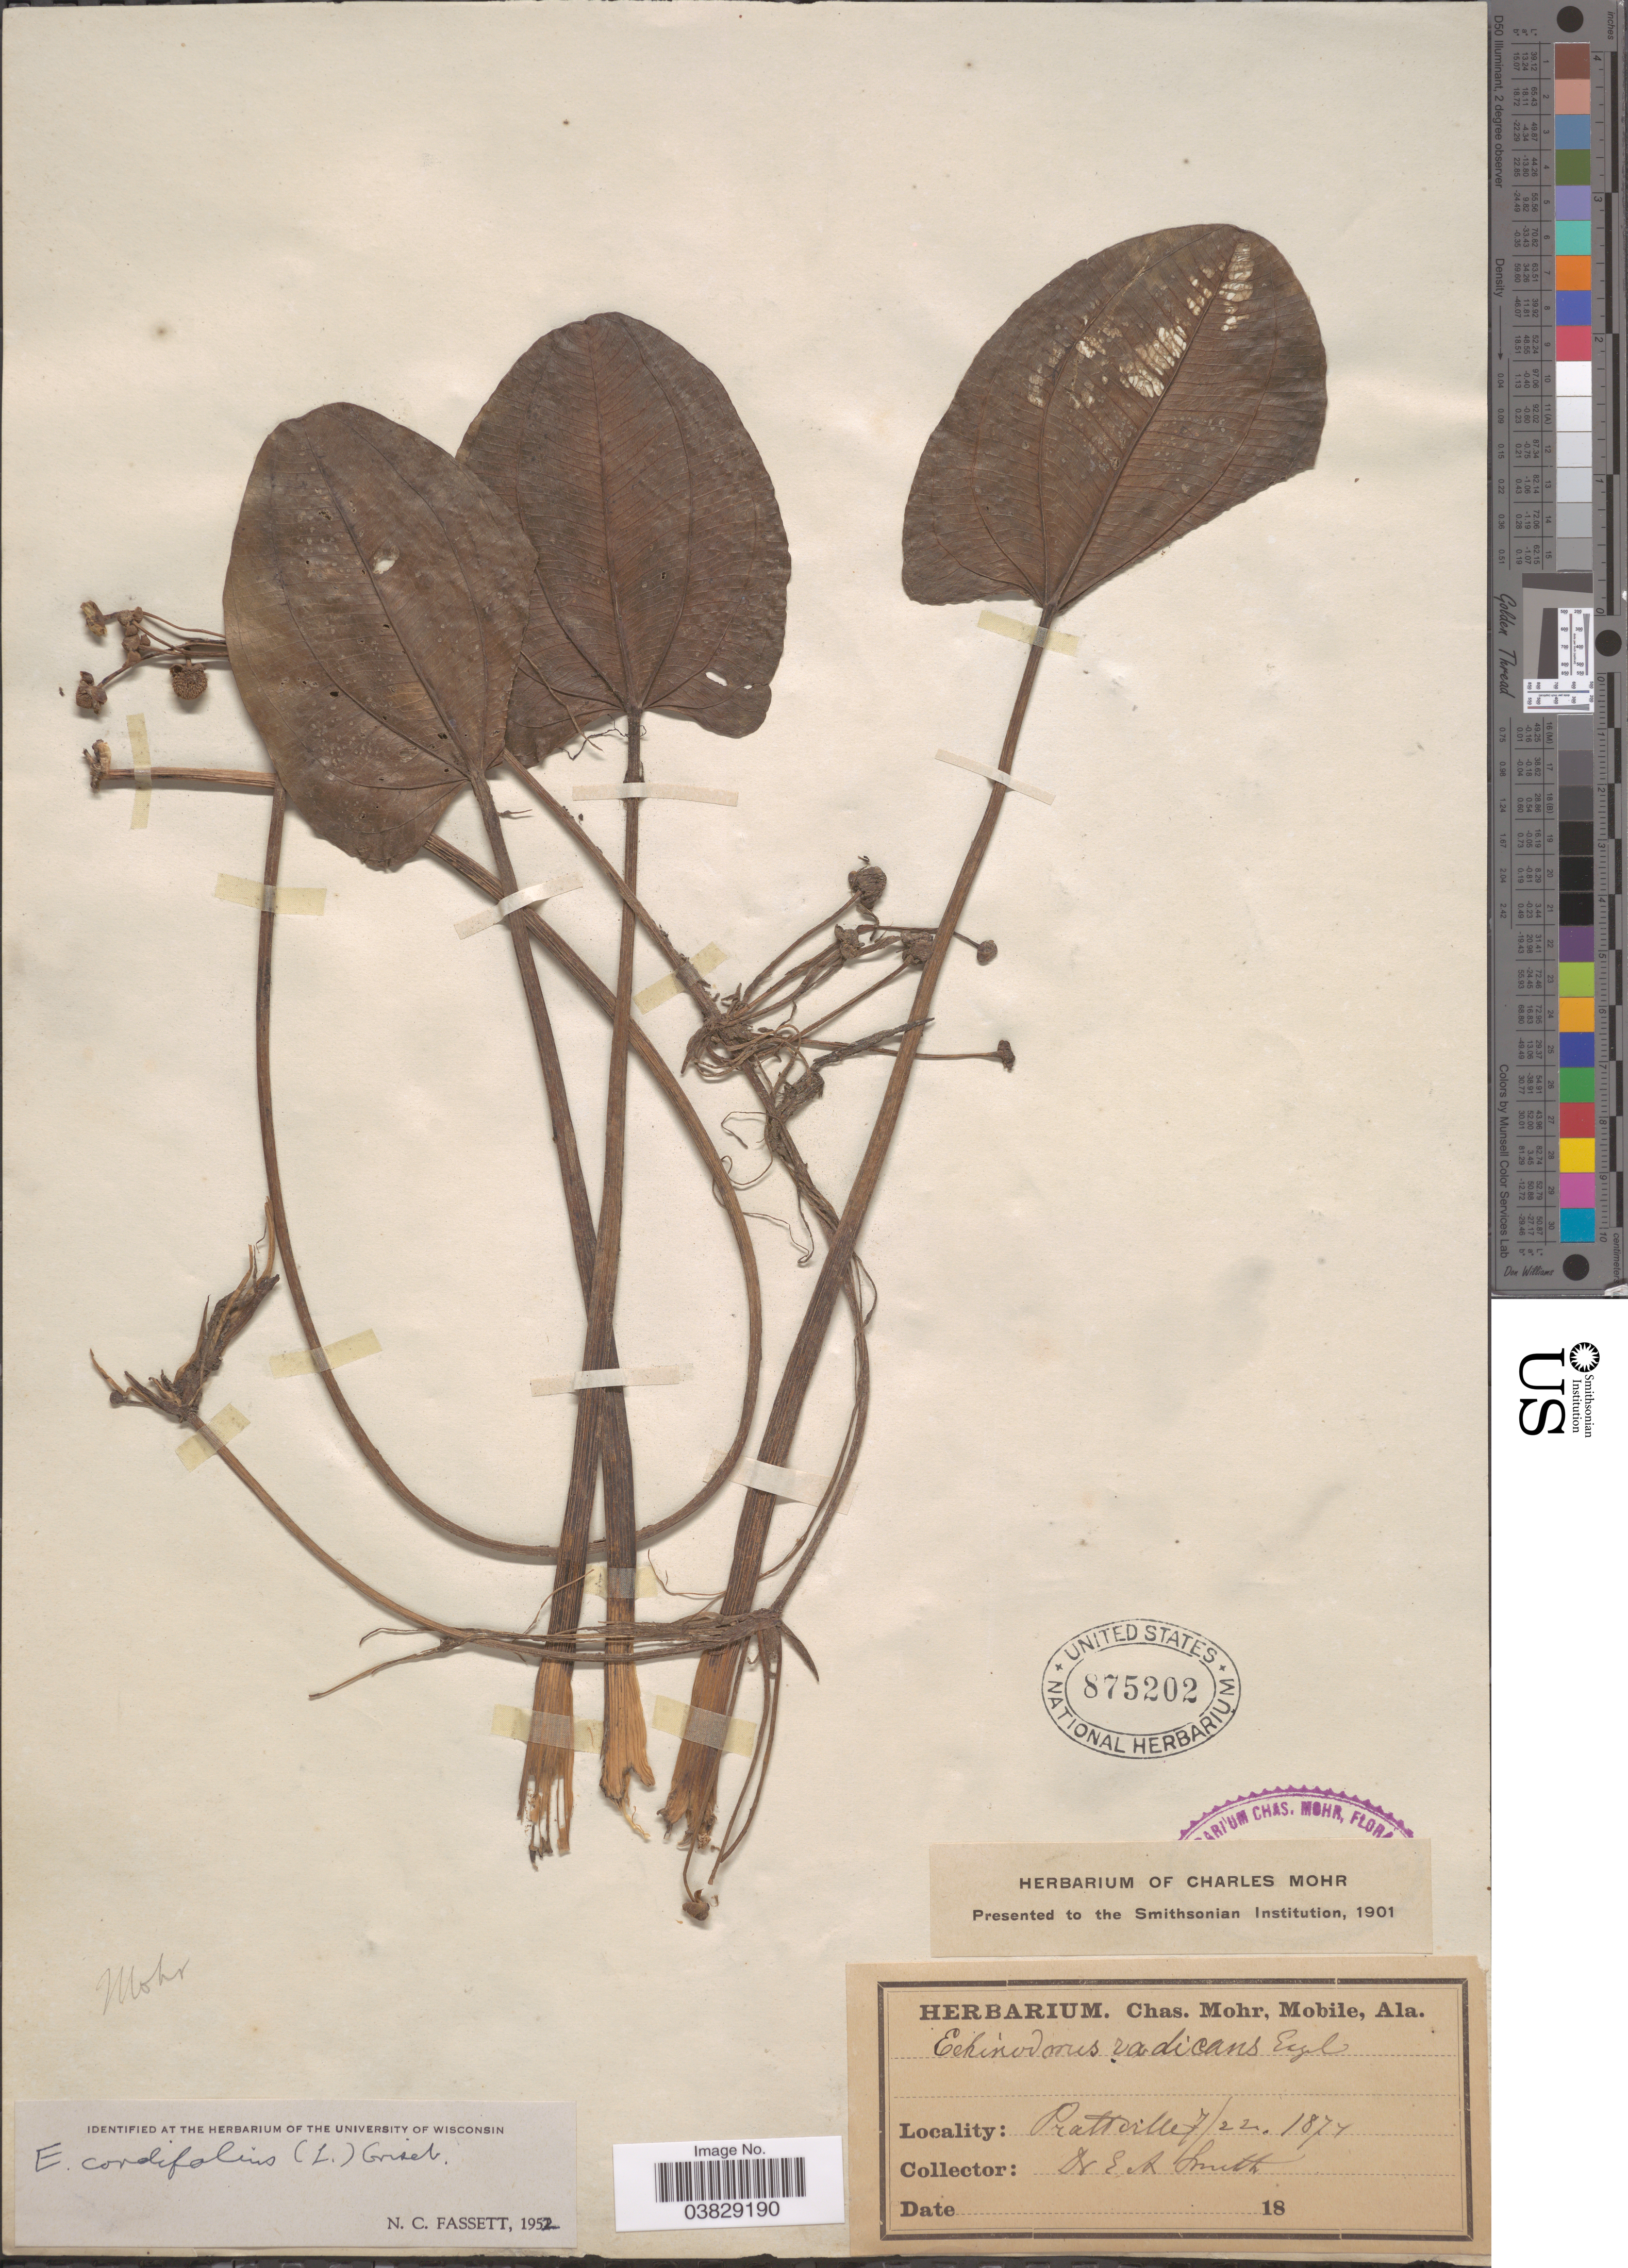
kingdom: Plantae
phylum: Tracheophyta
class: Liliopsida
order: Alismatales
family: Alismataceae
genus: Echinodorus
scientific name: Echinodorus cordifolius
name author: (L.) Griseb.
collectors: E. A. Smith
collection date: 1874-07-22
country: United States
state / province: Alabama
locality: Pratville.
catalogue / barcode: US 875202